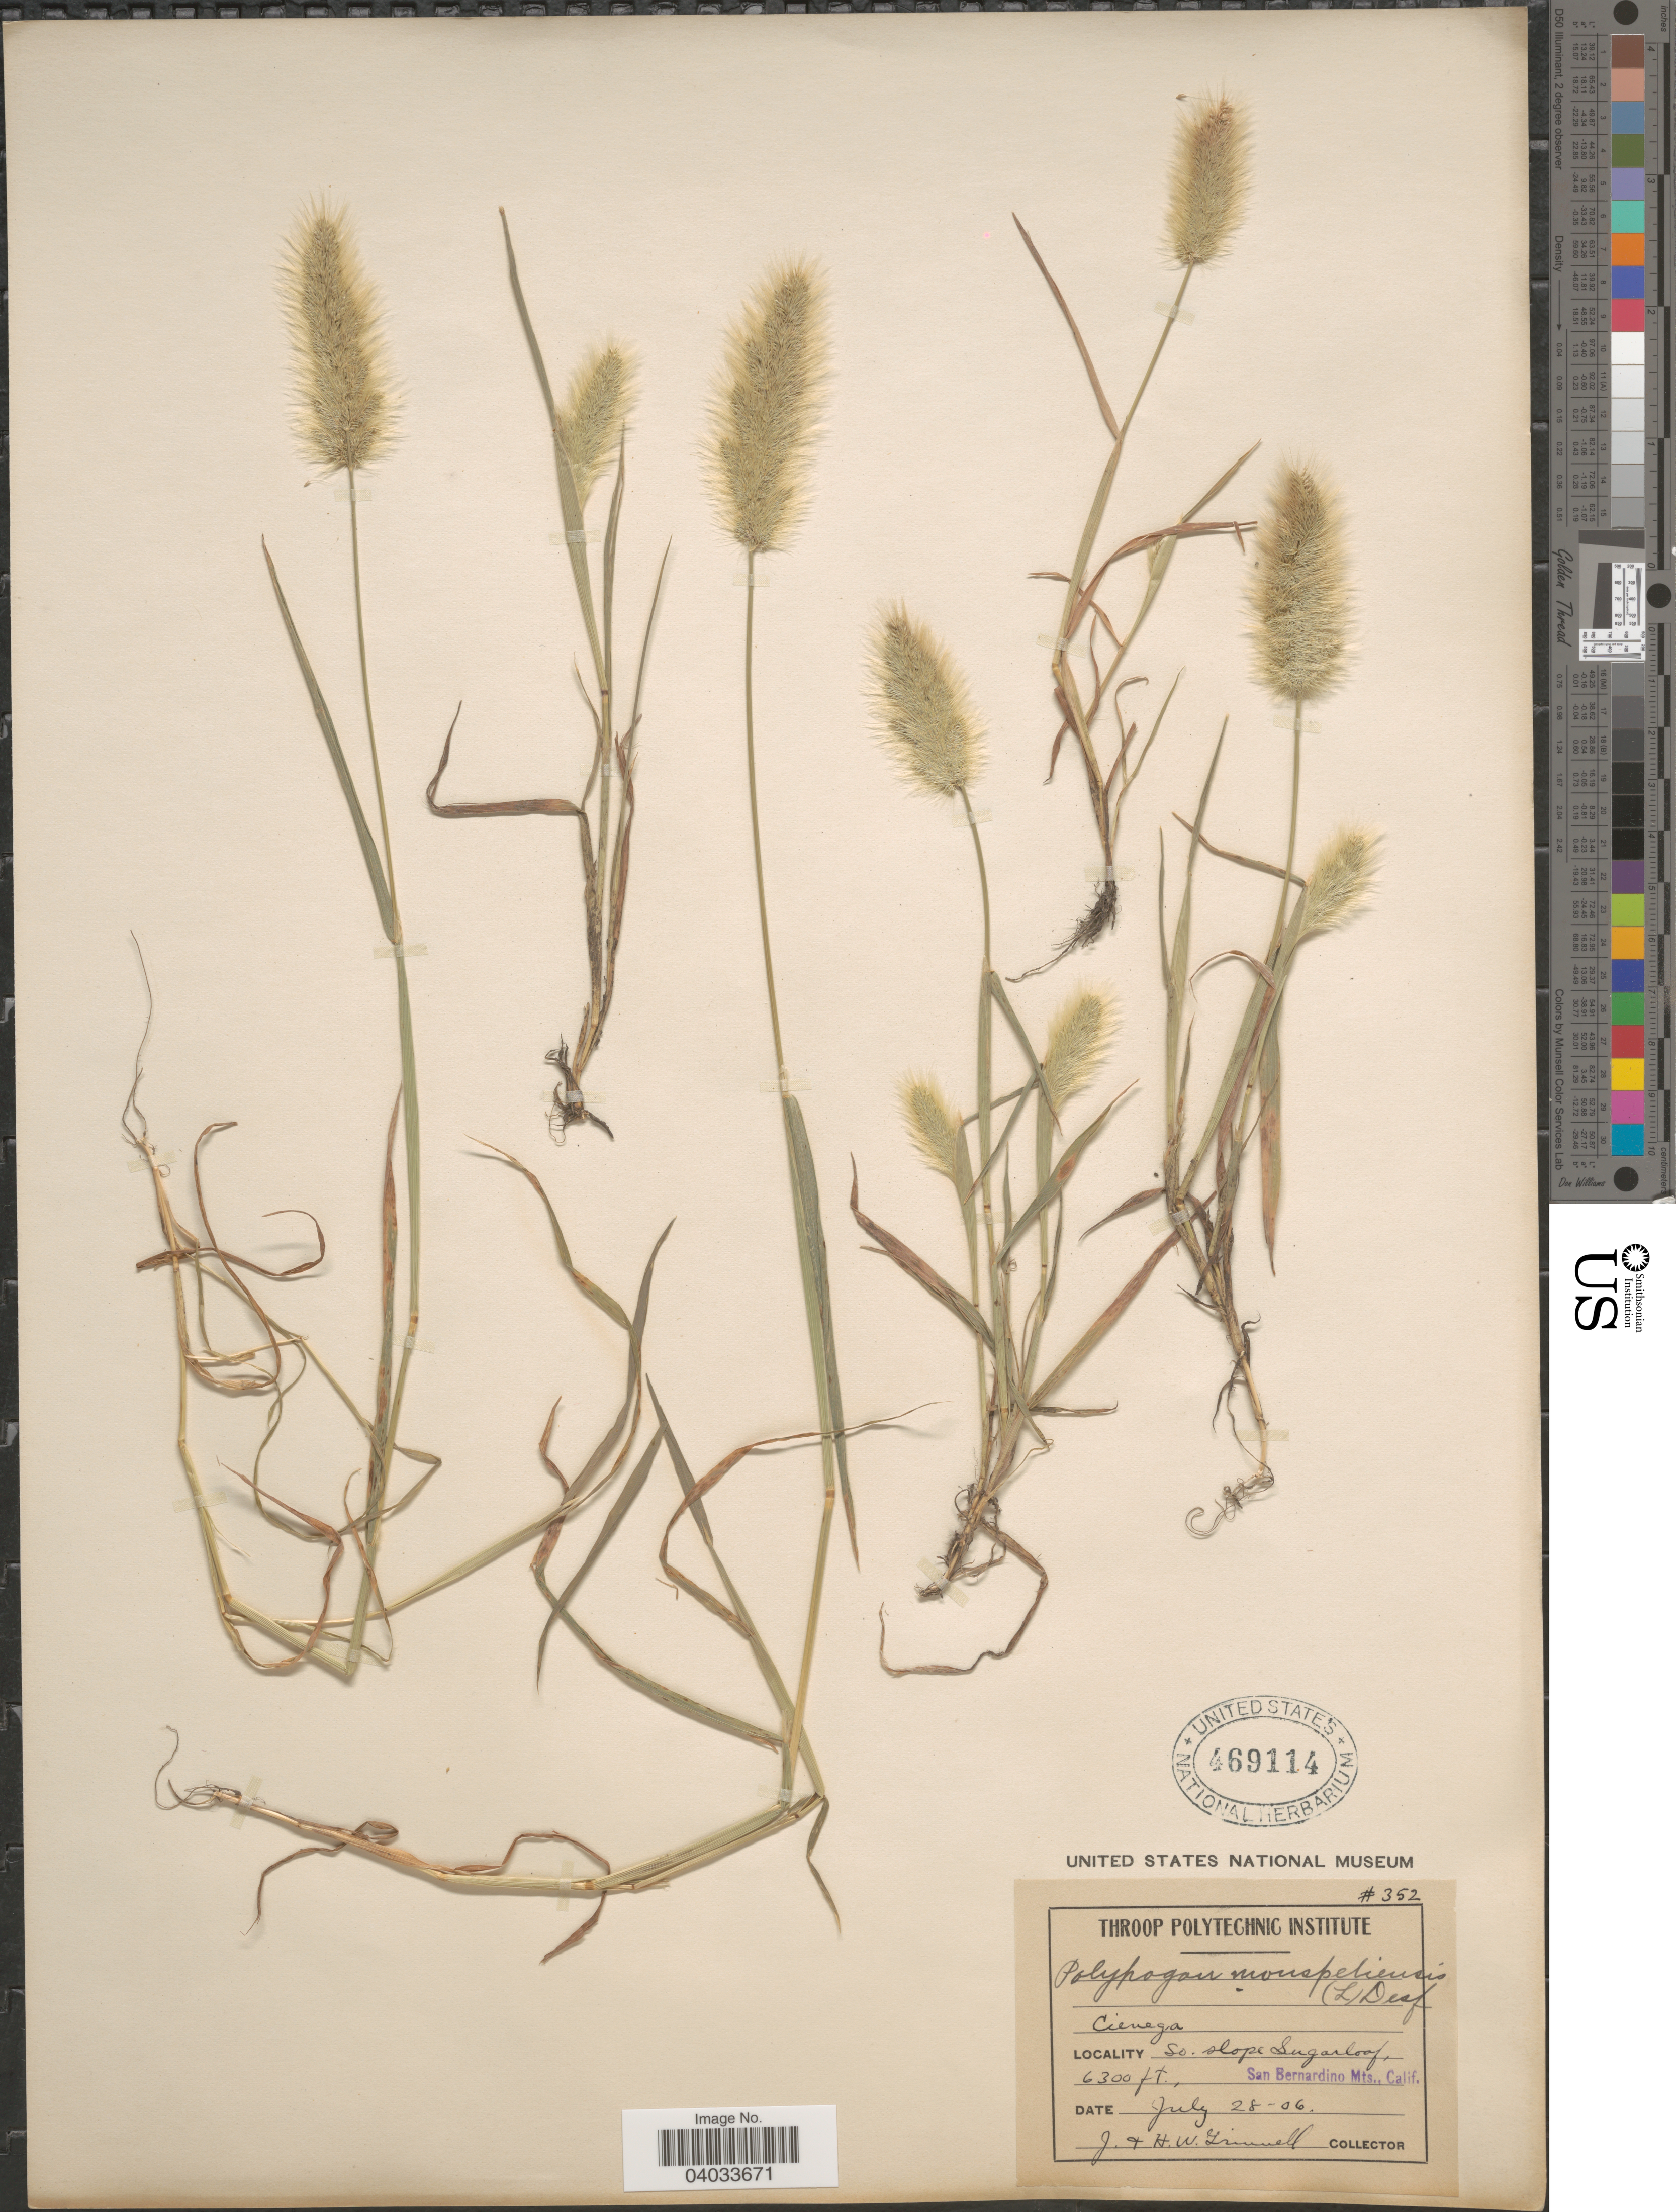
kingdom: Plantae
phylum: Tracheophyta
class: Liliopsida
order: Poales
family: Poaceae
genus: Polypogon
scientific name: Polypogon monspeliensis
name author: (L.) Desf.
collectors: J. Grinnell & H. Grinnell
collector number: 352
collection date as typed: Transcribed d/m/y: 28/7/6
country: United States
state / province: California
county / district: San Bernardino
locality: Cienega. So. slope Sugarloof. San Bernardino Mts.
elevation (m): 1920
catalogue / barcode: US 469114